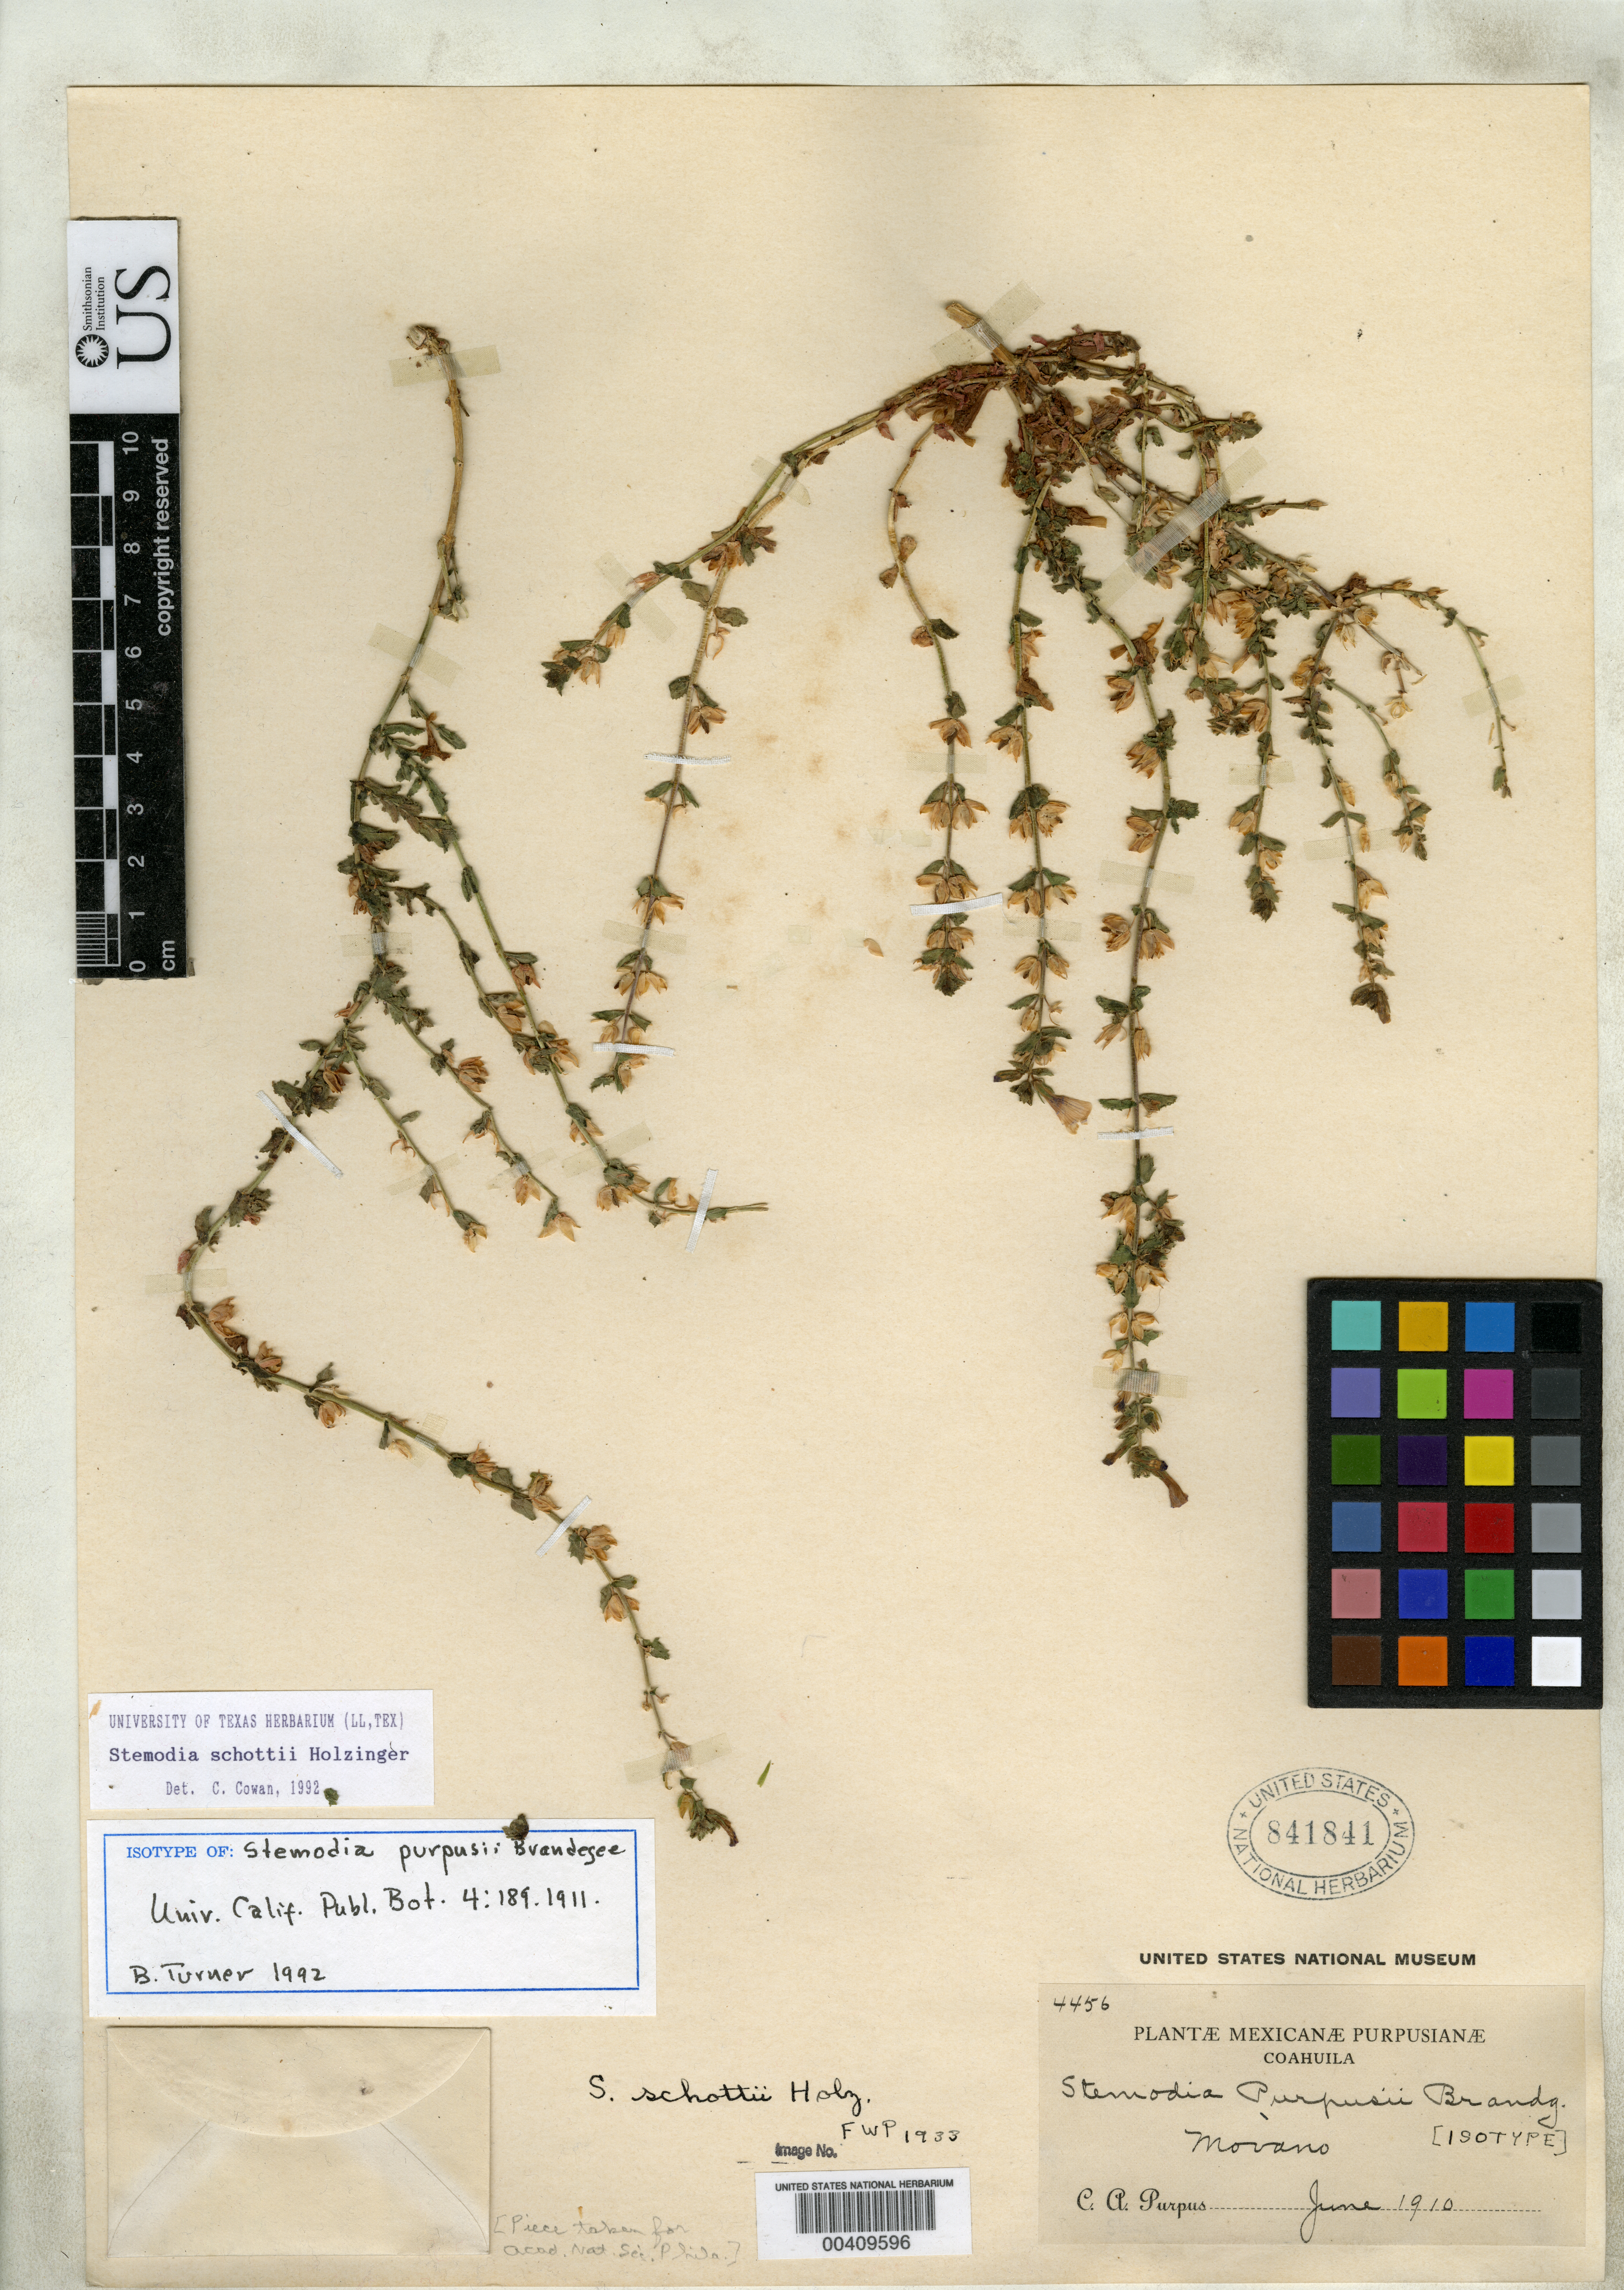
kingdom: Plantae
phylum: Tracheophyta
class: Magnoliopsida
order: Lamiales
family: Plantaginaceae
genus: Stemodia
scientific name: Stemodia purpusii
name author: Brandegee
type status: Isotype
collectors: C. A. Purpus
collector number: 4456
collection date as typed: Jun 1910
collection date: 1910-06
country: Mexico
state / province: Coahuila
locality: Morano.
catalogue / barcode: US 841841